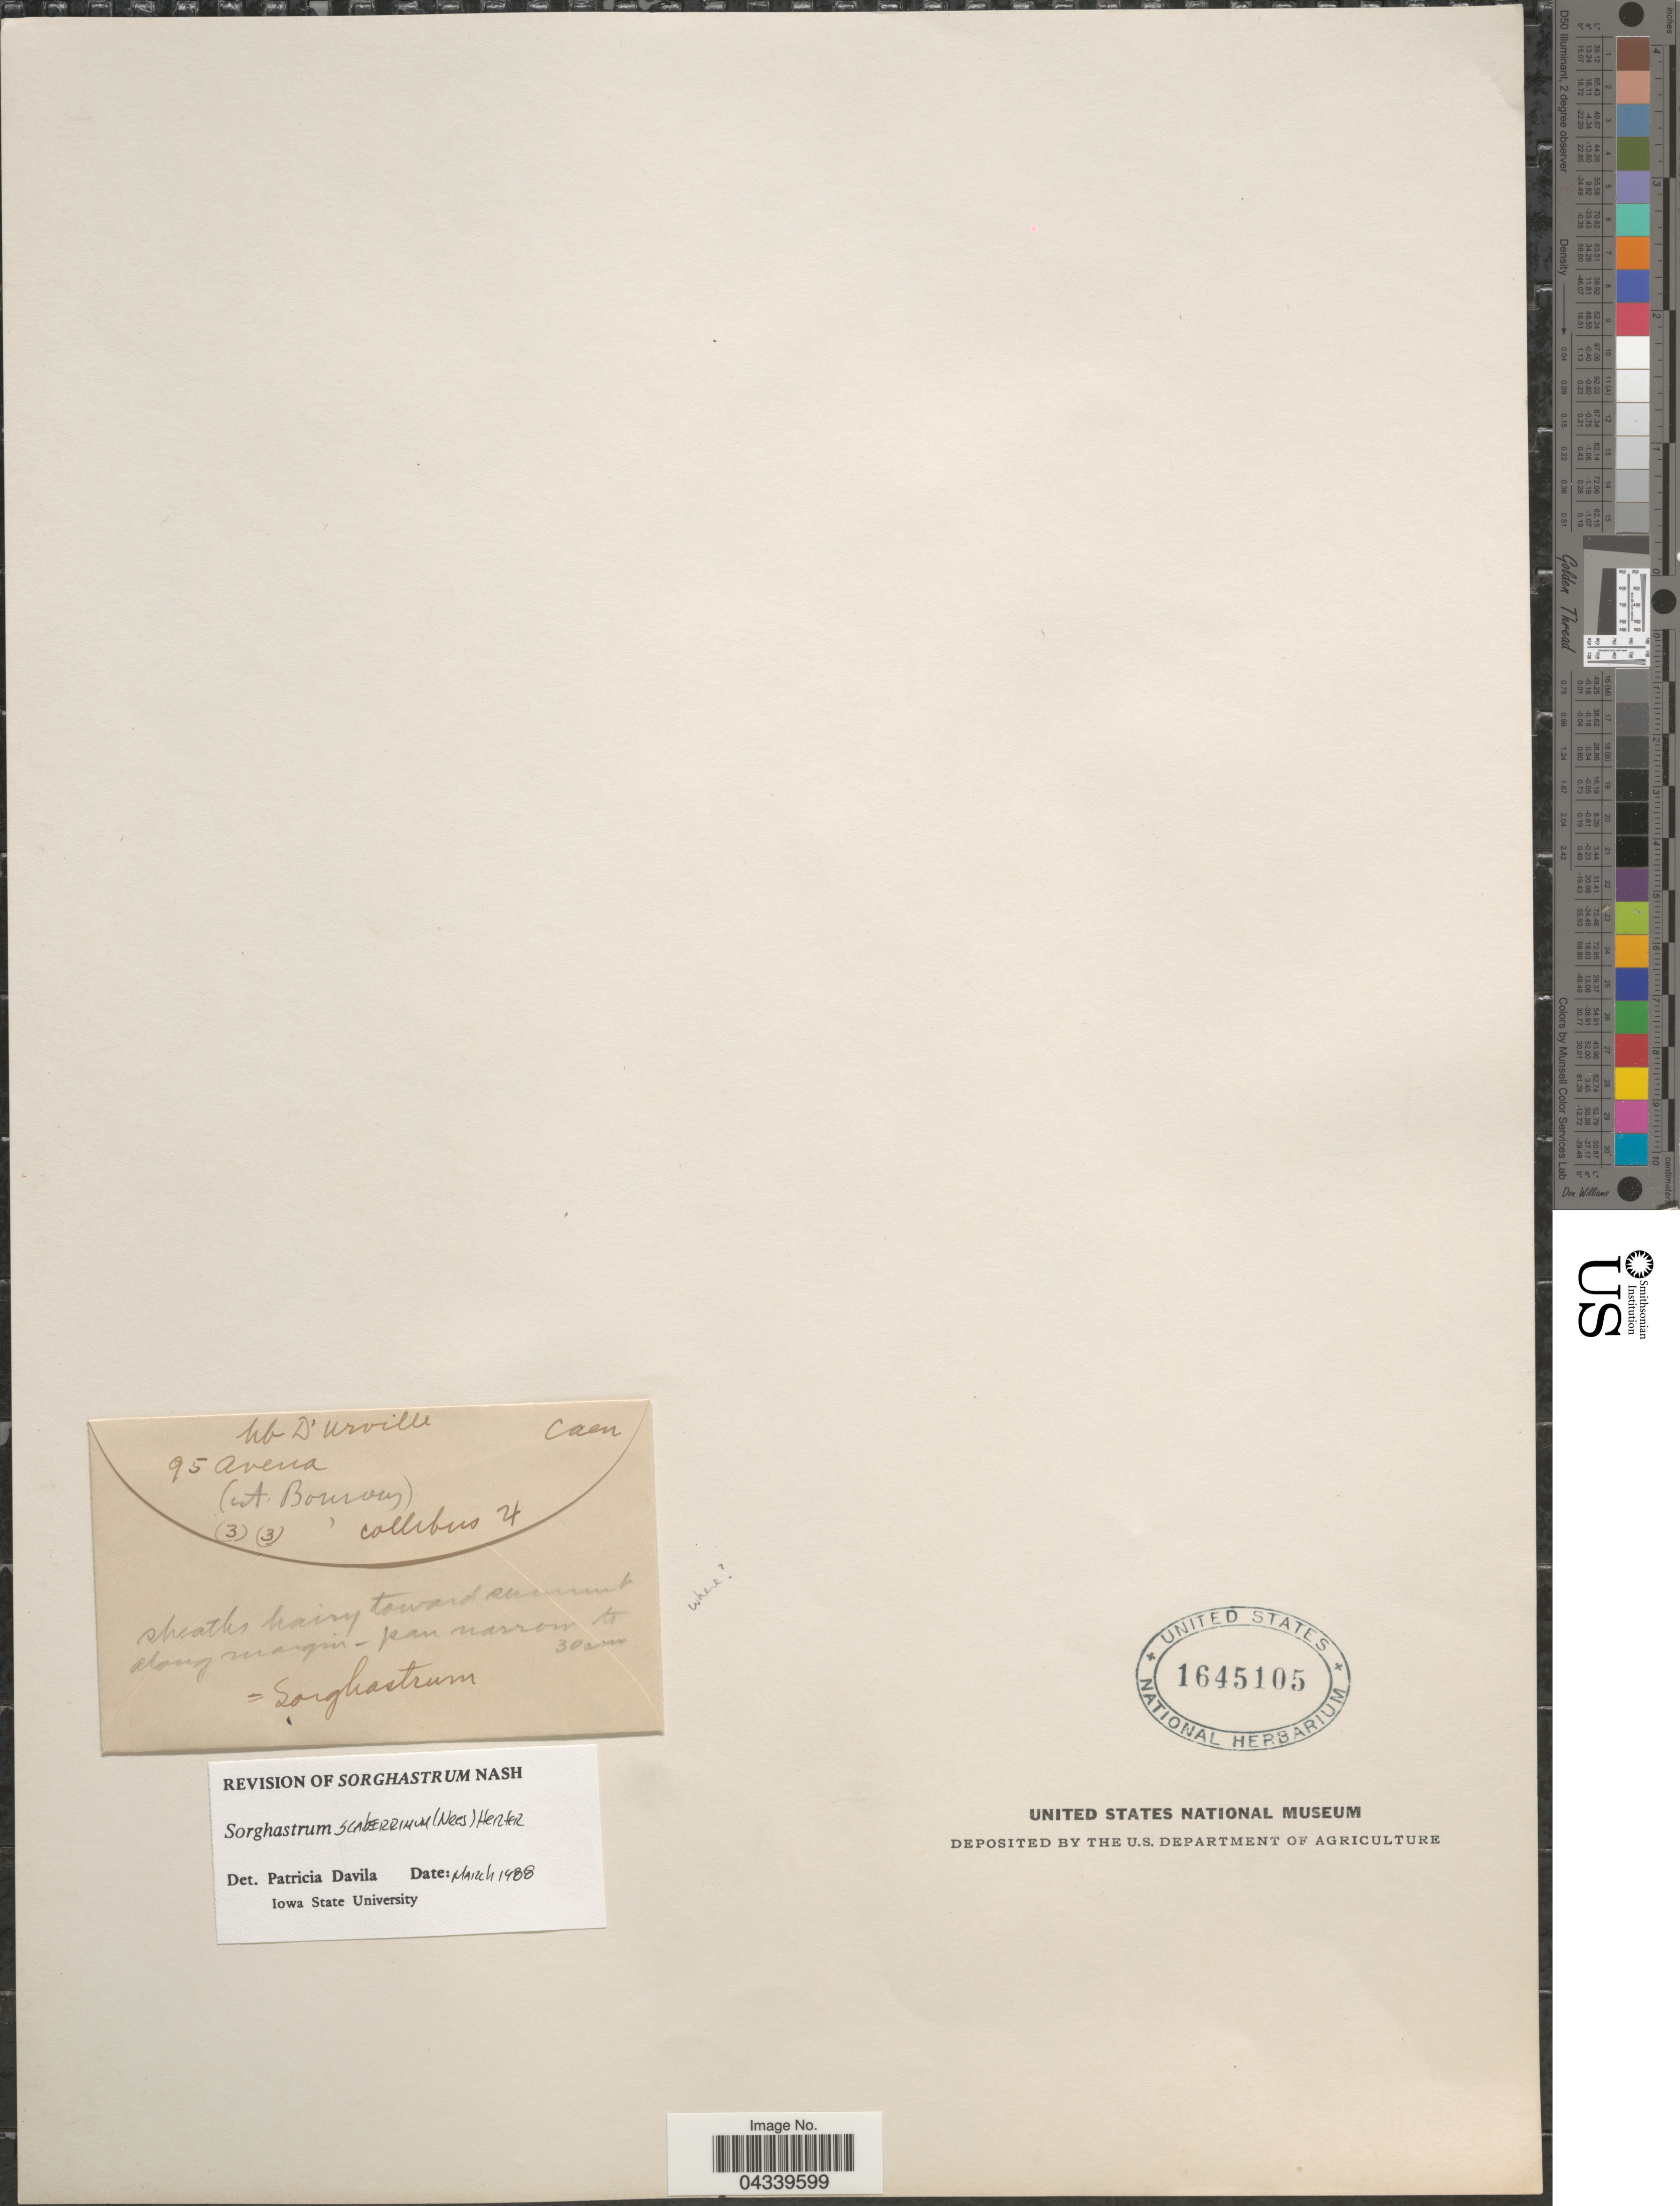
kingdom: Plantae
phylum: Tracheophyta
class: Liliopsida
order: Poales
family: Poaceae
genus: Sorghastrum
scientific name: Sorghastrum scaberrimum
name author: (Nees) Herter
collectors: Avena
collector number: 95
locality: Collibus.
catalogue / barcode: US 1645105